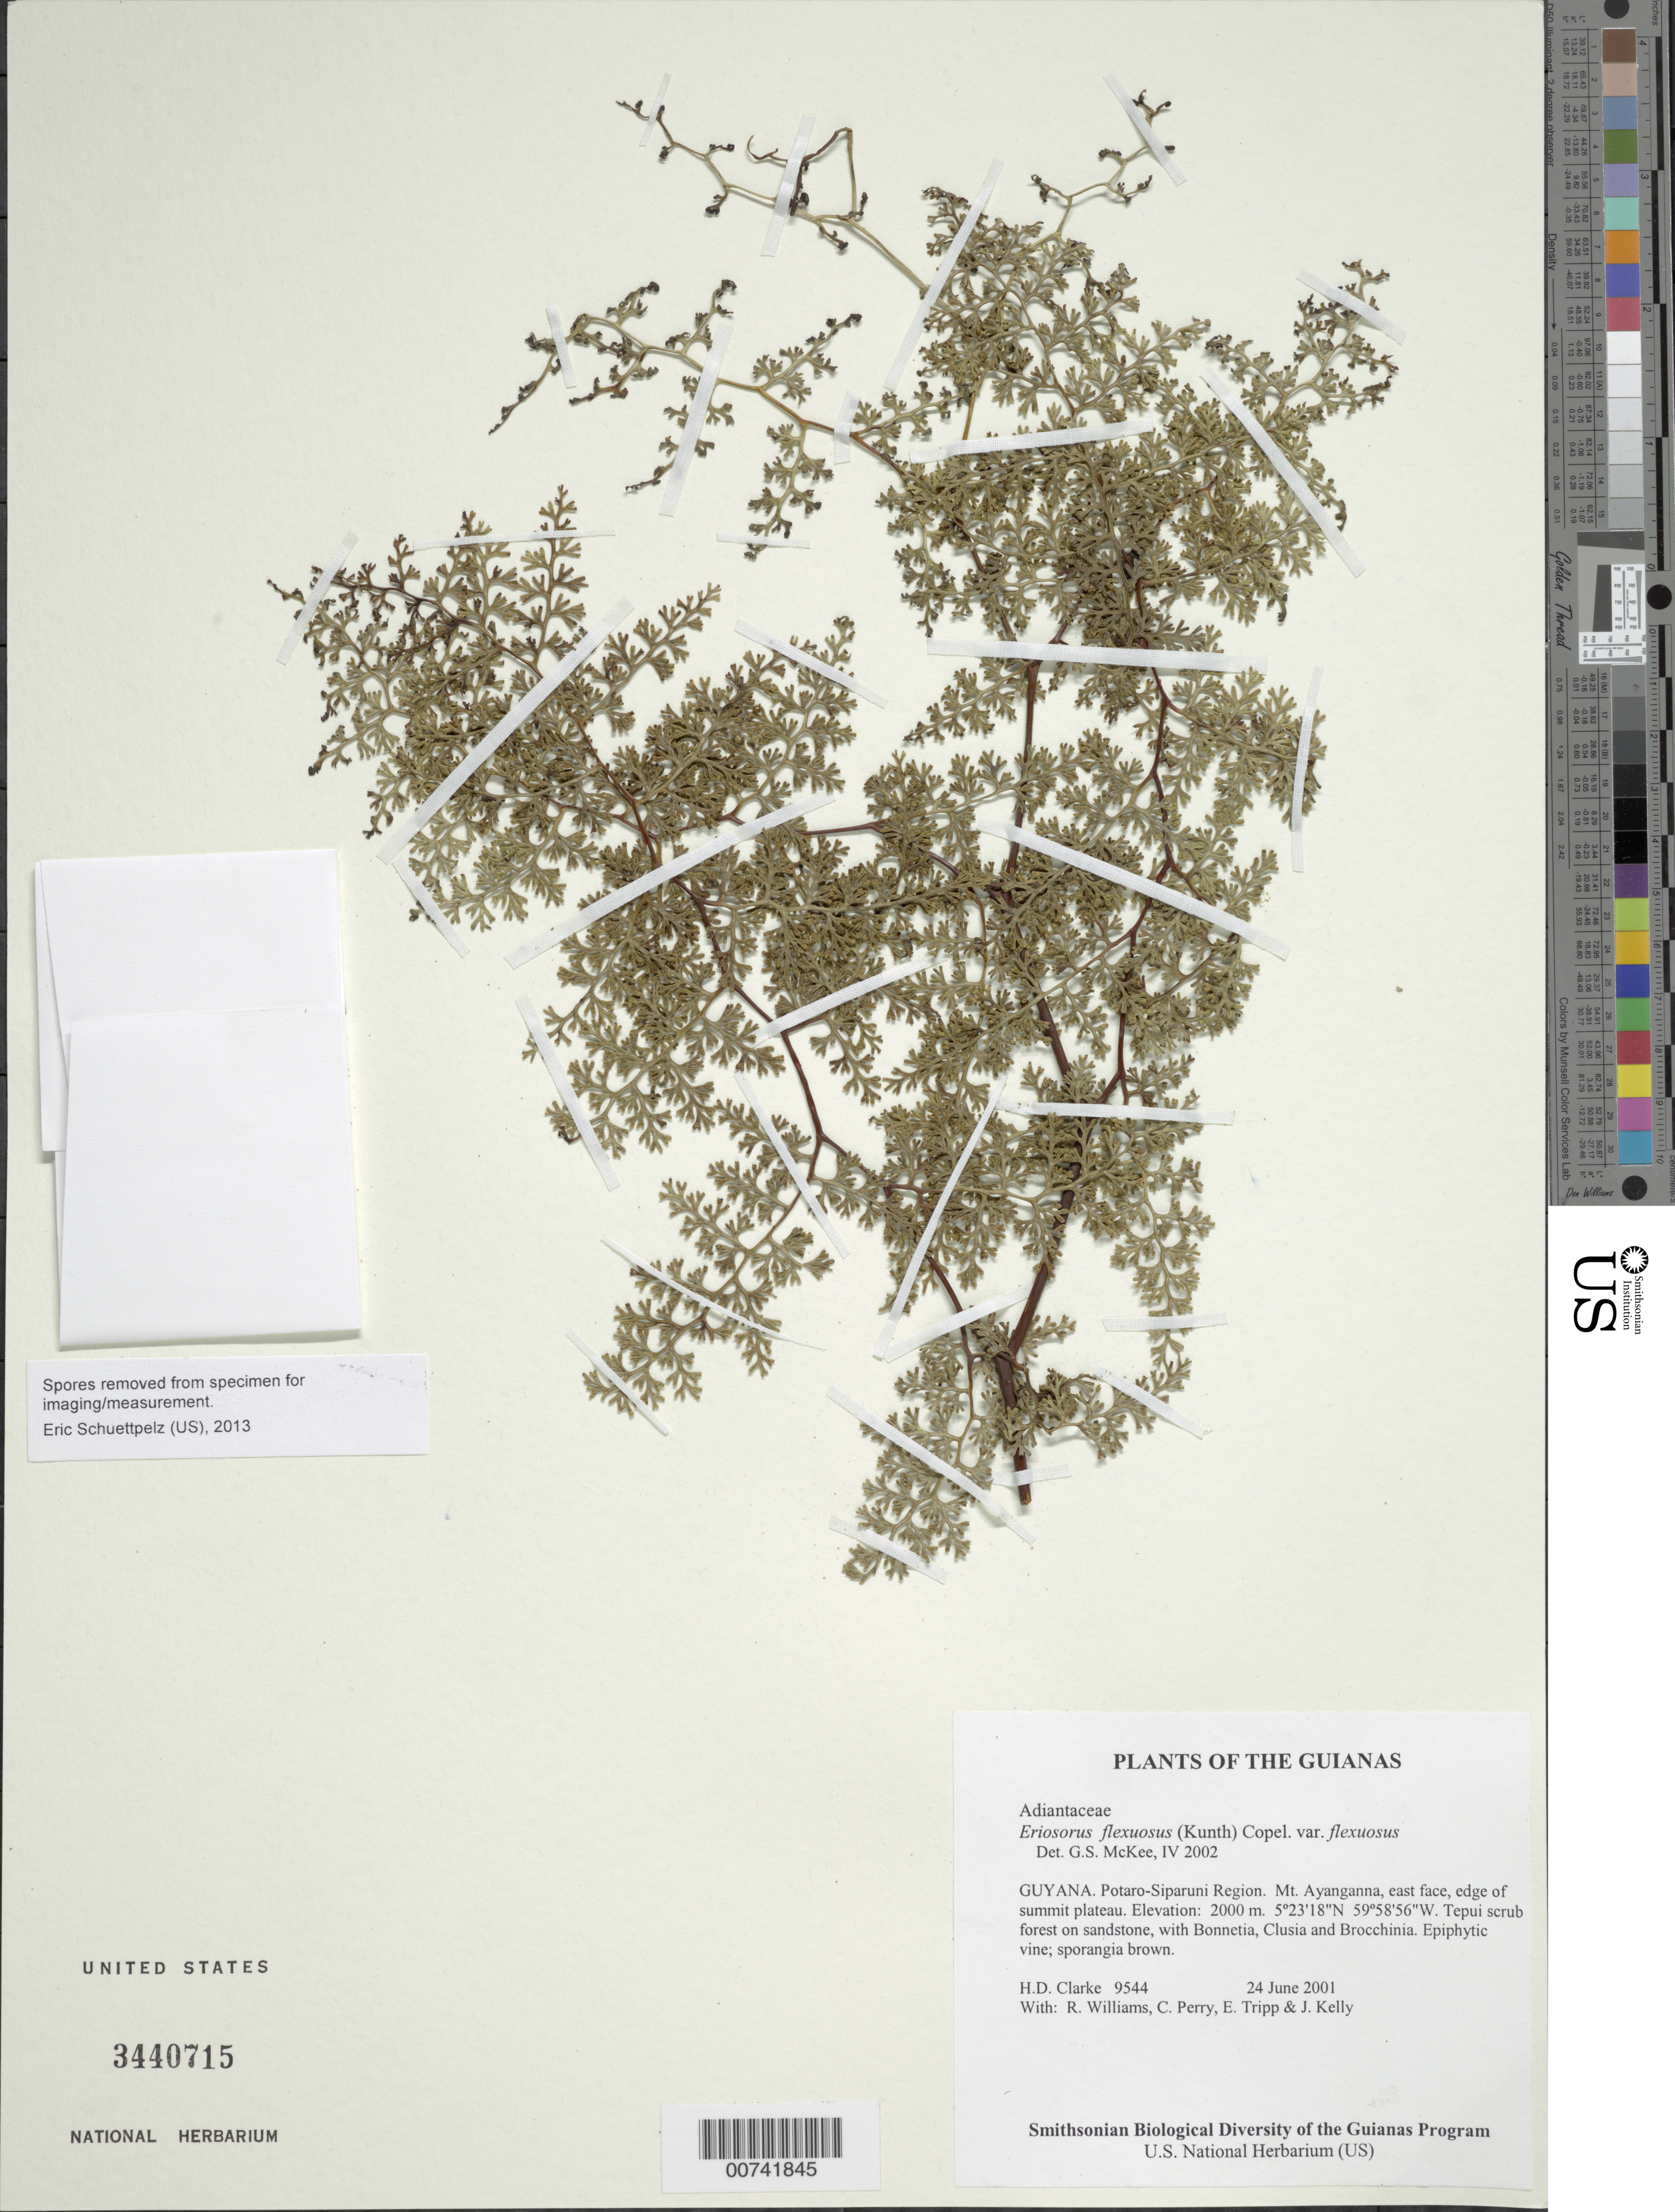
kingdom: Plantae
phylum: Tracheophyta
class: Polypodiopsida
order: Polypodiales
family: Pteridaceae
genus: Jamesonia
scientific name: Jamesonia flexuosa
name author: (Humb. & Bonpl.) Christenh.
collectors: H. D. Clarke, R. Williams, C. Perry, E. Tripp & J. Kelly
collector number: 9544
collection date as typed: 24 June 2001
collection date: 2001-06-24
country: Guyana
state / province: Potaro-Siparuni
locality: Mt. Ayanganna, east face, edge of summit plateau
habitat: Tepui scrub forest on sandstone, with Bonnetia, Clusia and Brocchinia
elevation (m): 2000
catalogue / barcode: US 3440715